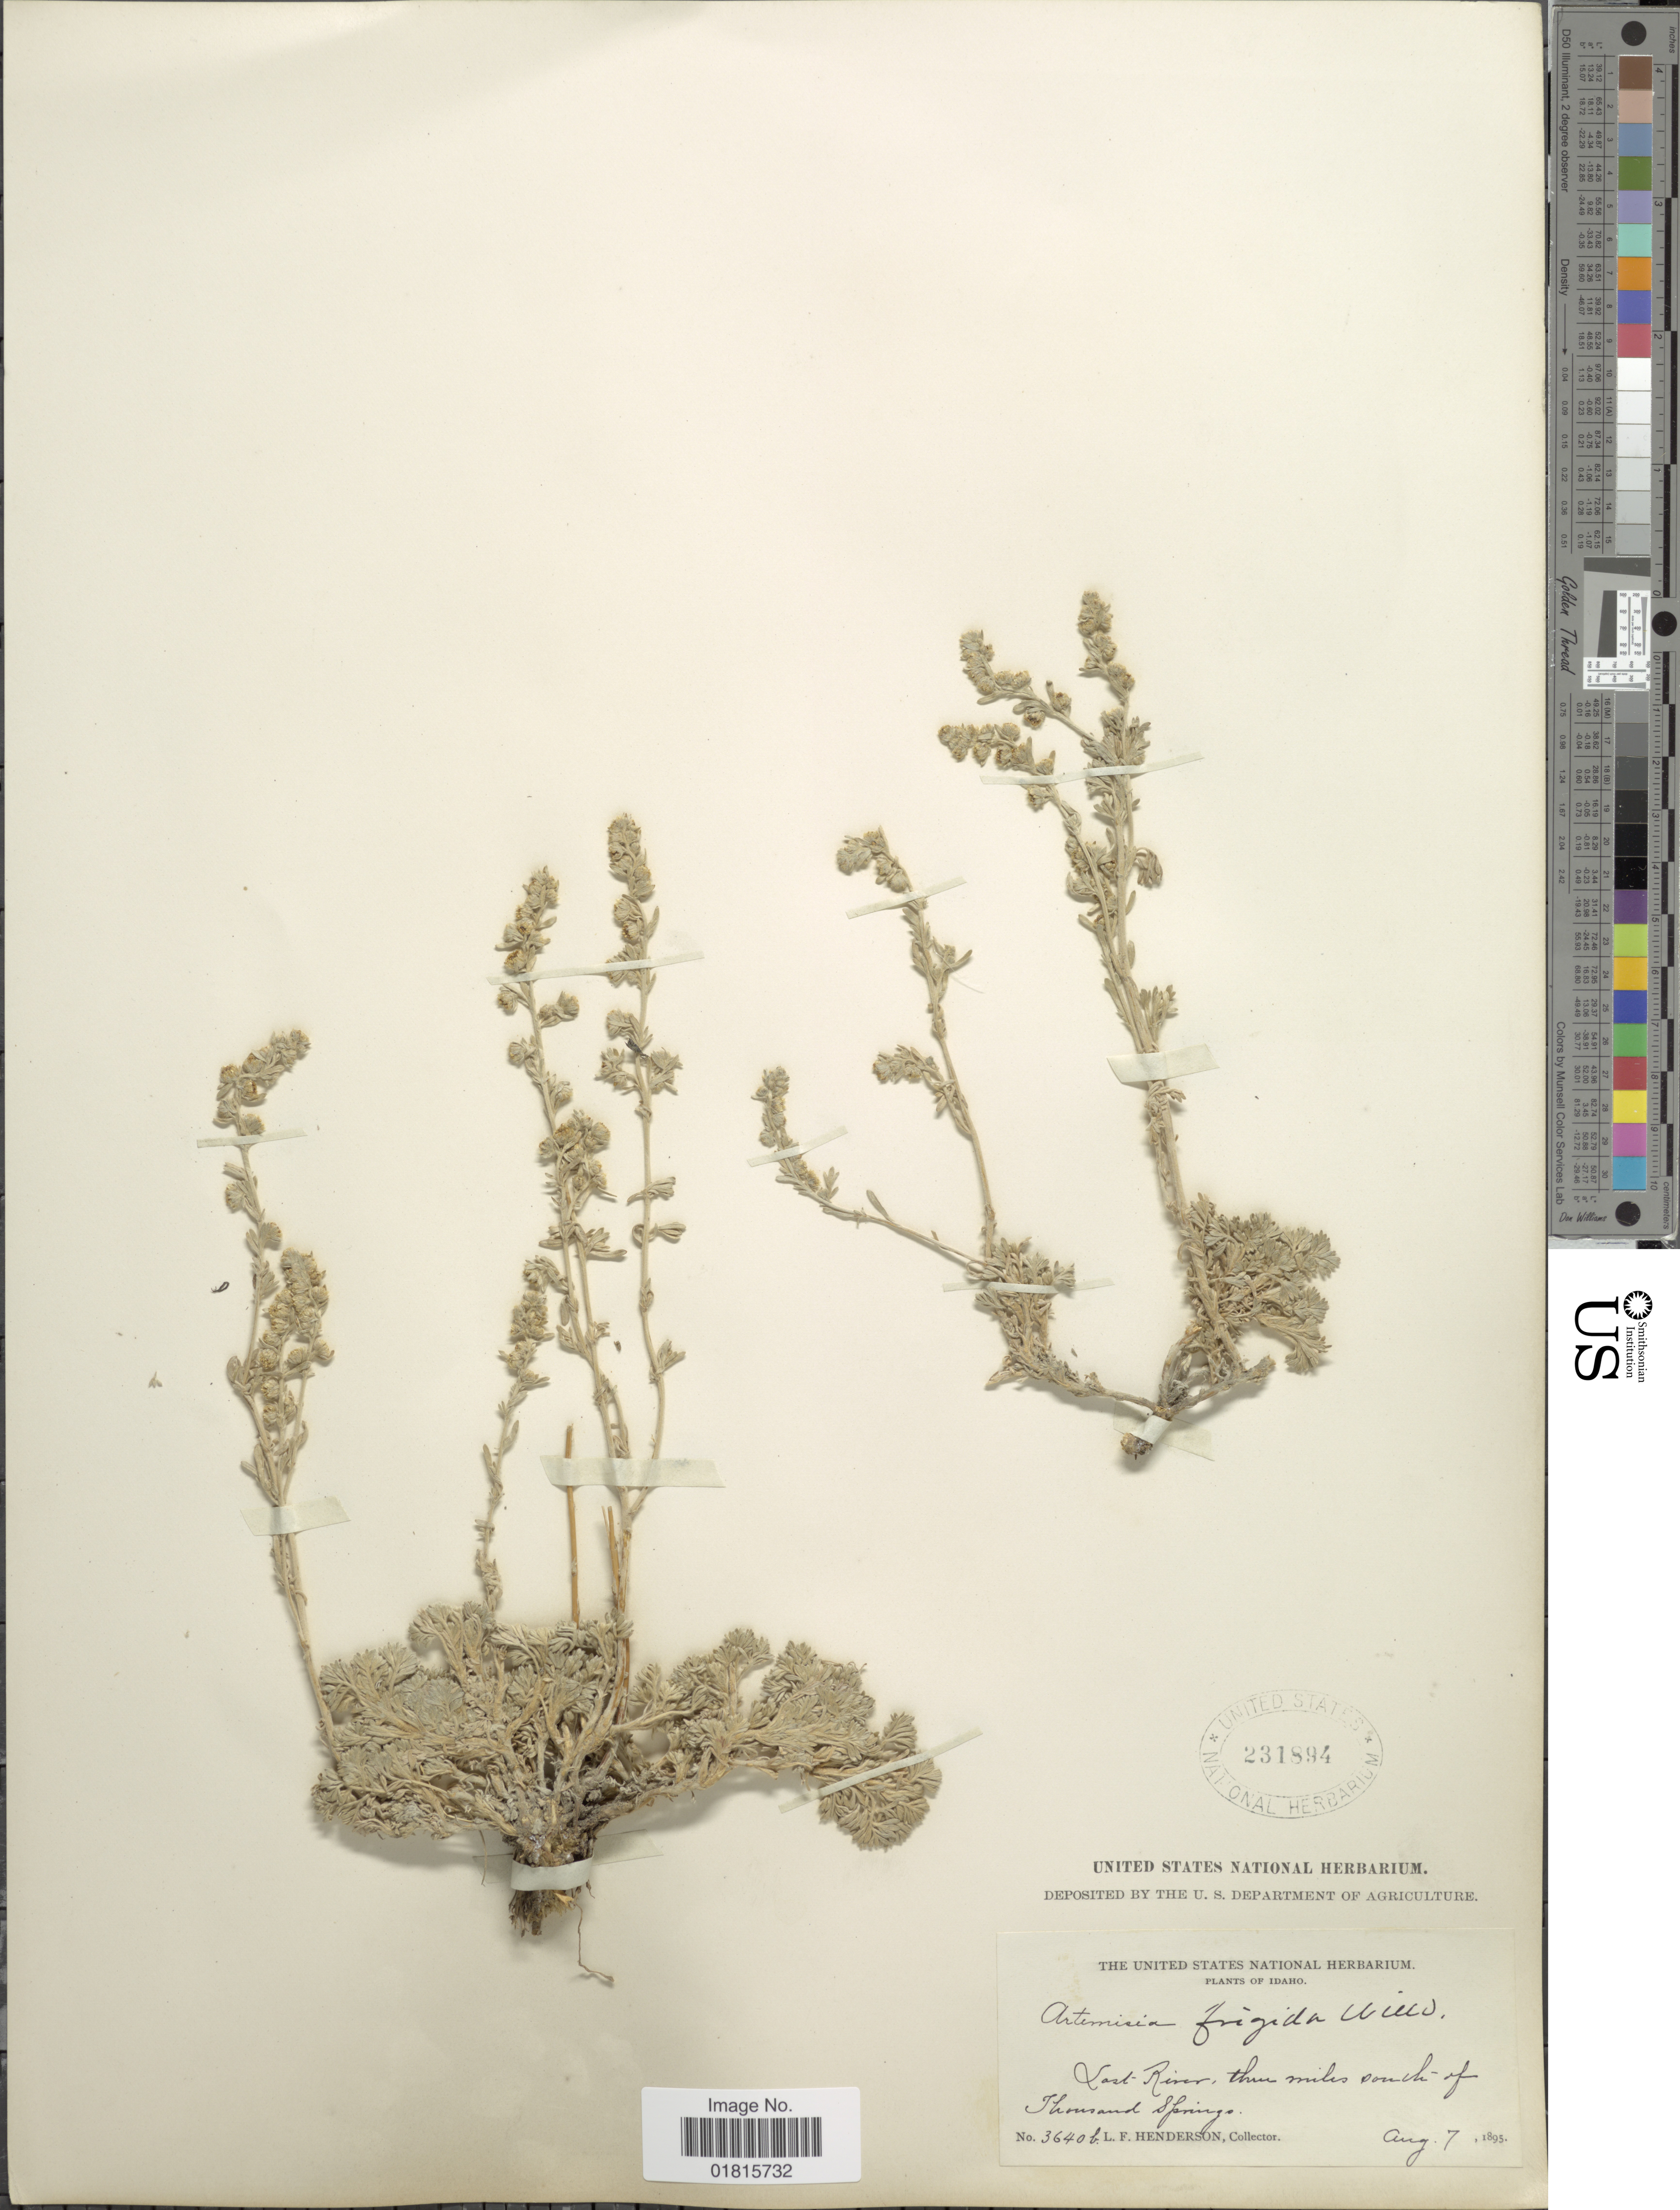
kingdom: Plantae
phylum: Tracheophyta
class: Magnoliopsida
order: Asterales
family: Asteraceae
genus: Artemisia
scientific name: Artemisia frigida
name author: Willd.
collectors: L. Henderson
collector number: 3640b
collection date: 1895-08-07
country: United States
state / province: Idaho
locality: Lost River, three miles south of Thousand Springs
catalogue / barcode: US 231894